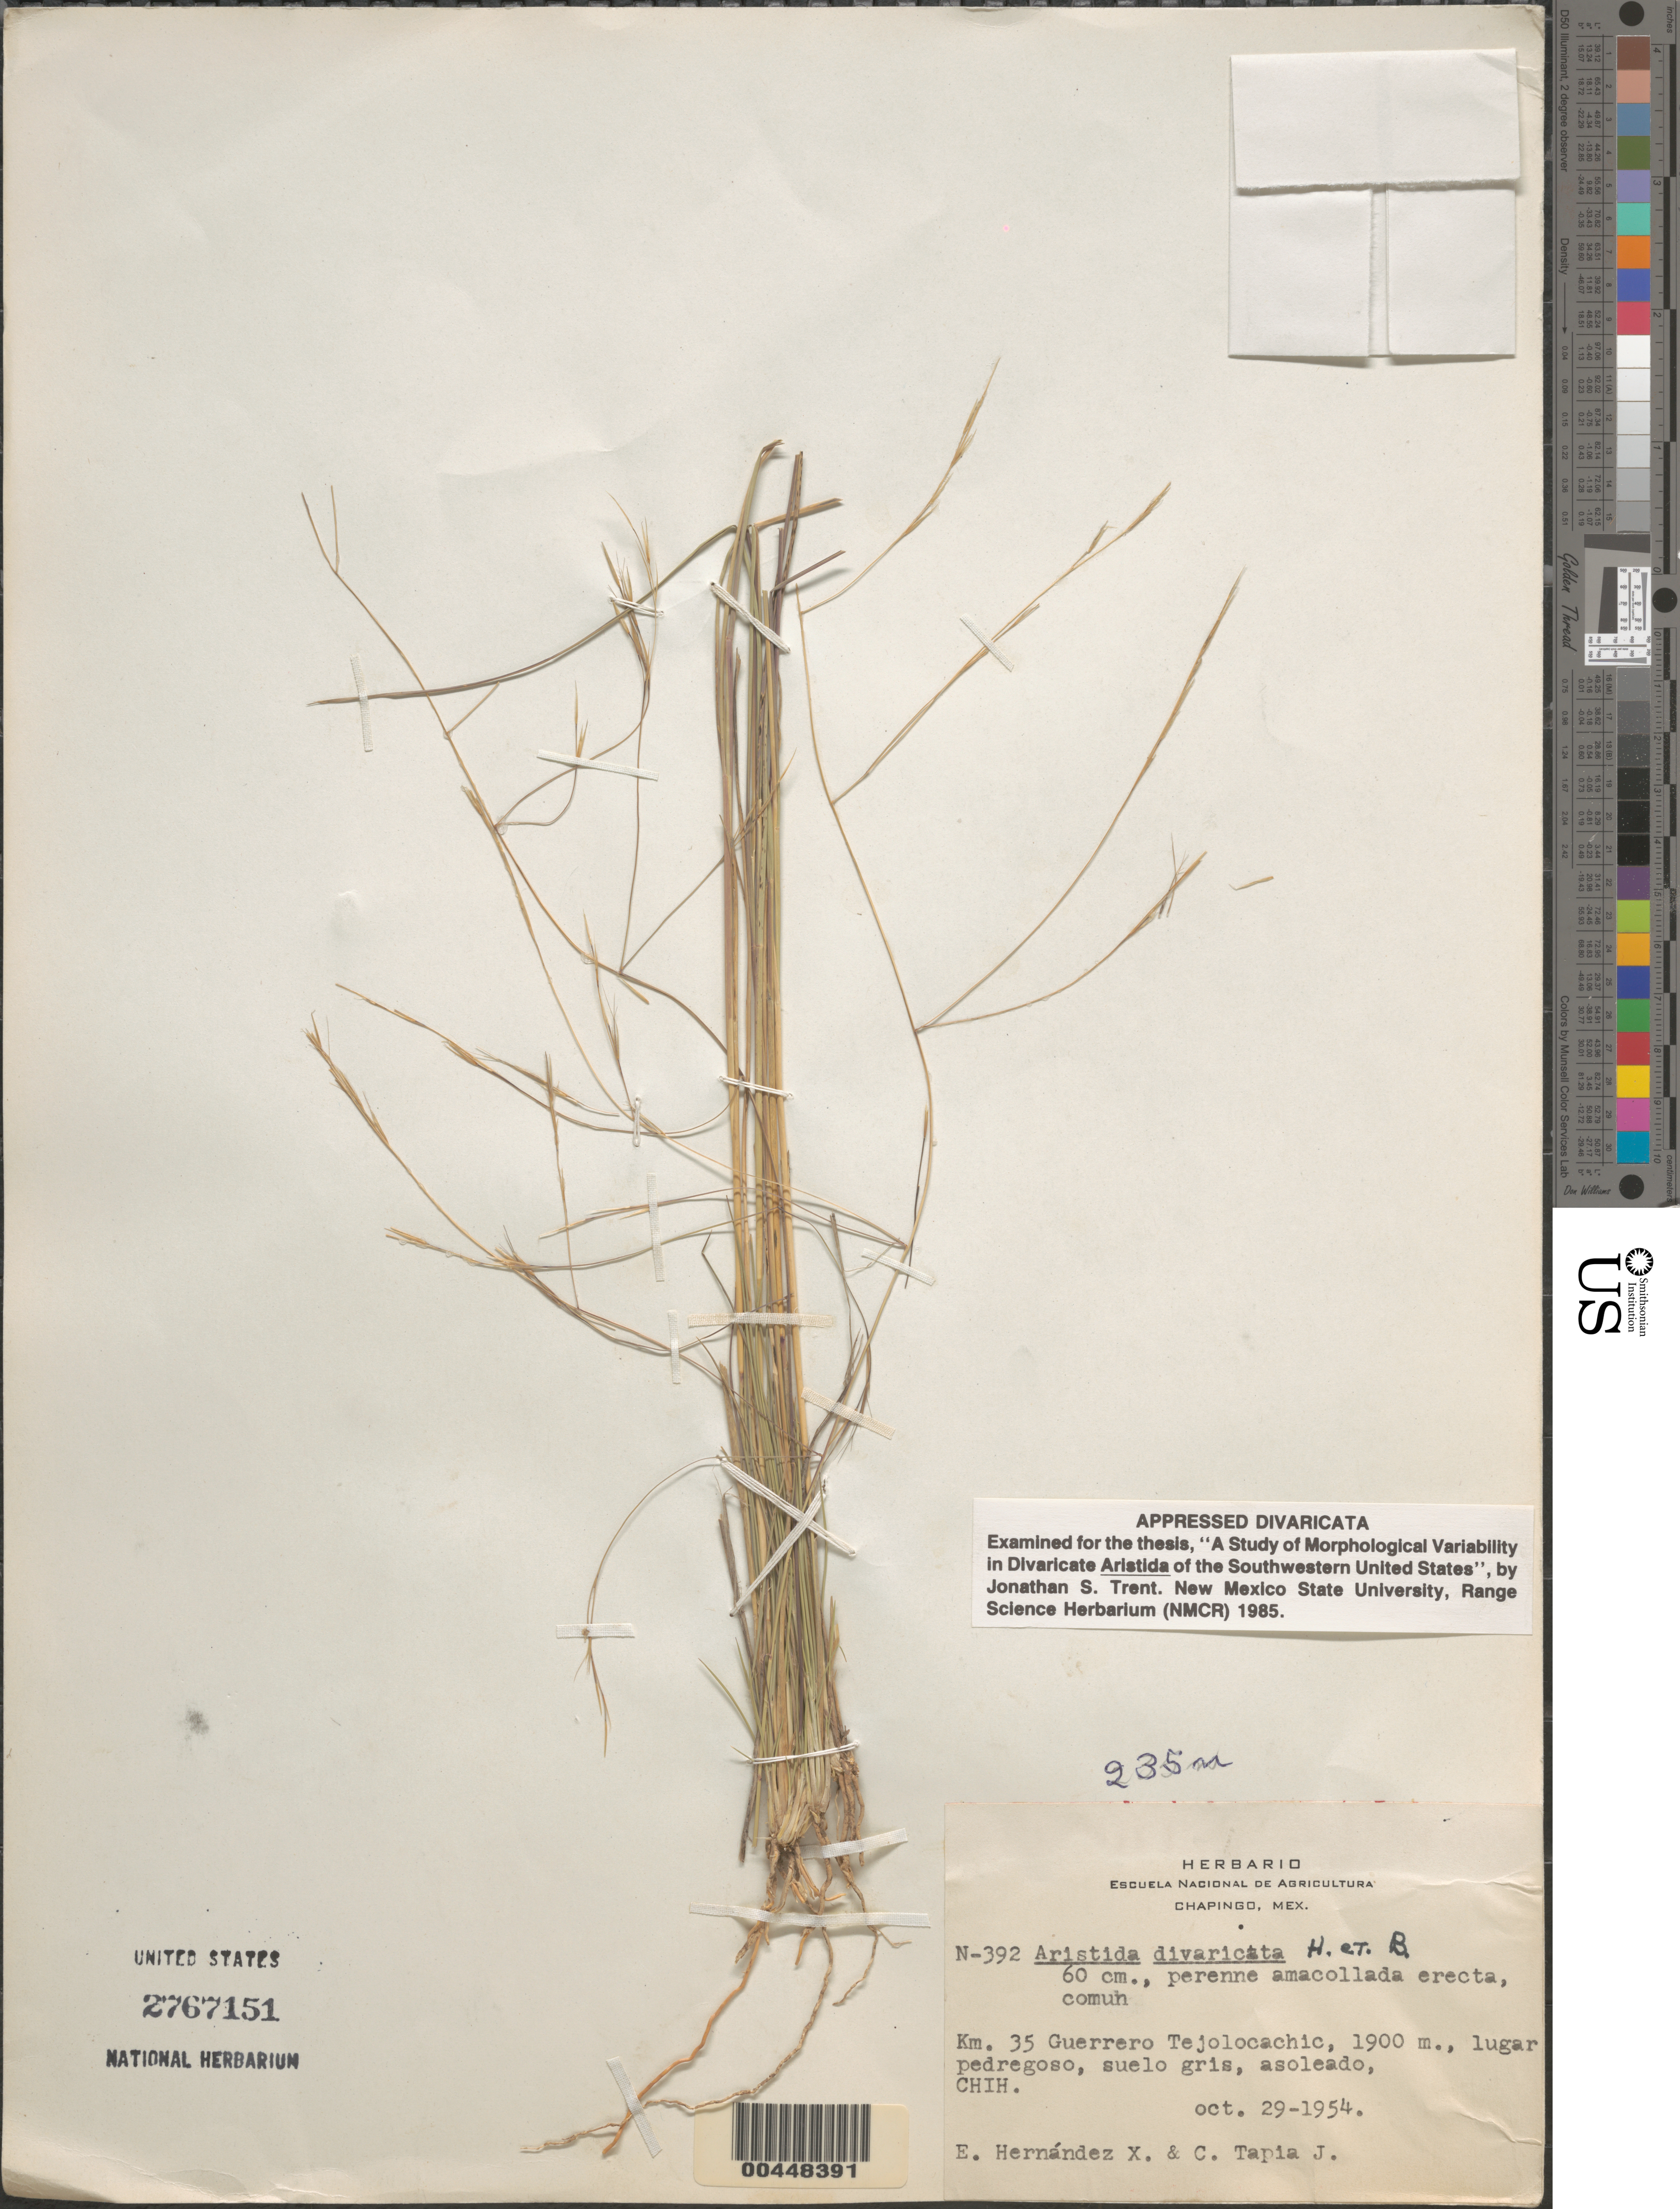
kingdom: Plantae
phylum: Tracheophyta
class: Liliopsida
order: Poales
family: Poaceae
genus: Aristida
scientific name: Aristida divaricata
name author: Humb. & Bonpl. ex Willd.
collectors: E. I. Hernández-X. & C. Tapia-J.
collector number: N-392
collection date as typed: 29 Oct 1954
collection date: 1954-10-29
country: Mexico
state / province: Chihuahua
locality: km 35 Guerrero Tejolocachic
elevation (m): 1900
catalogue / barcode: US 2767151